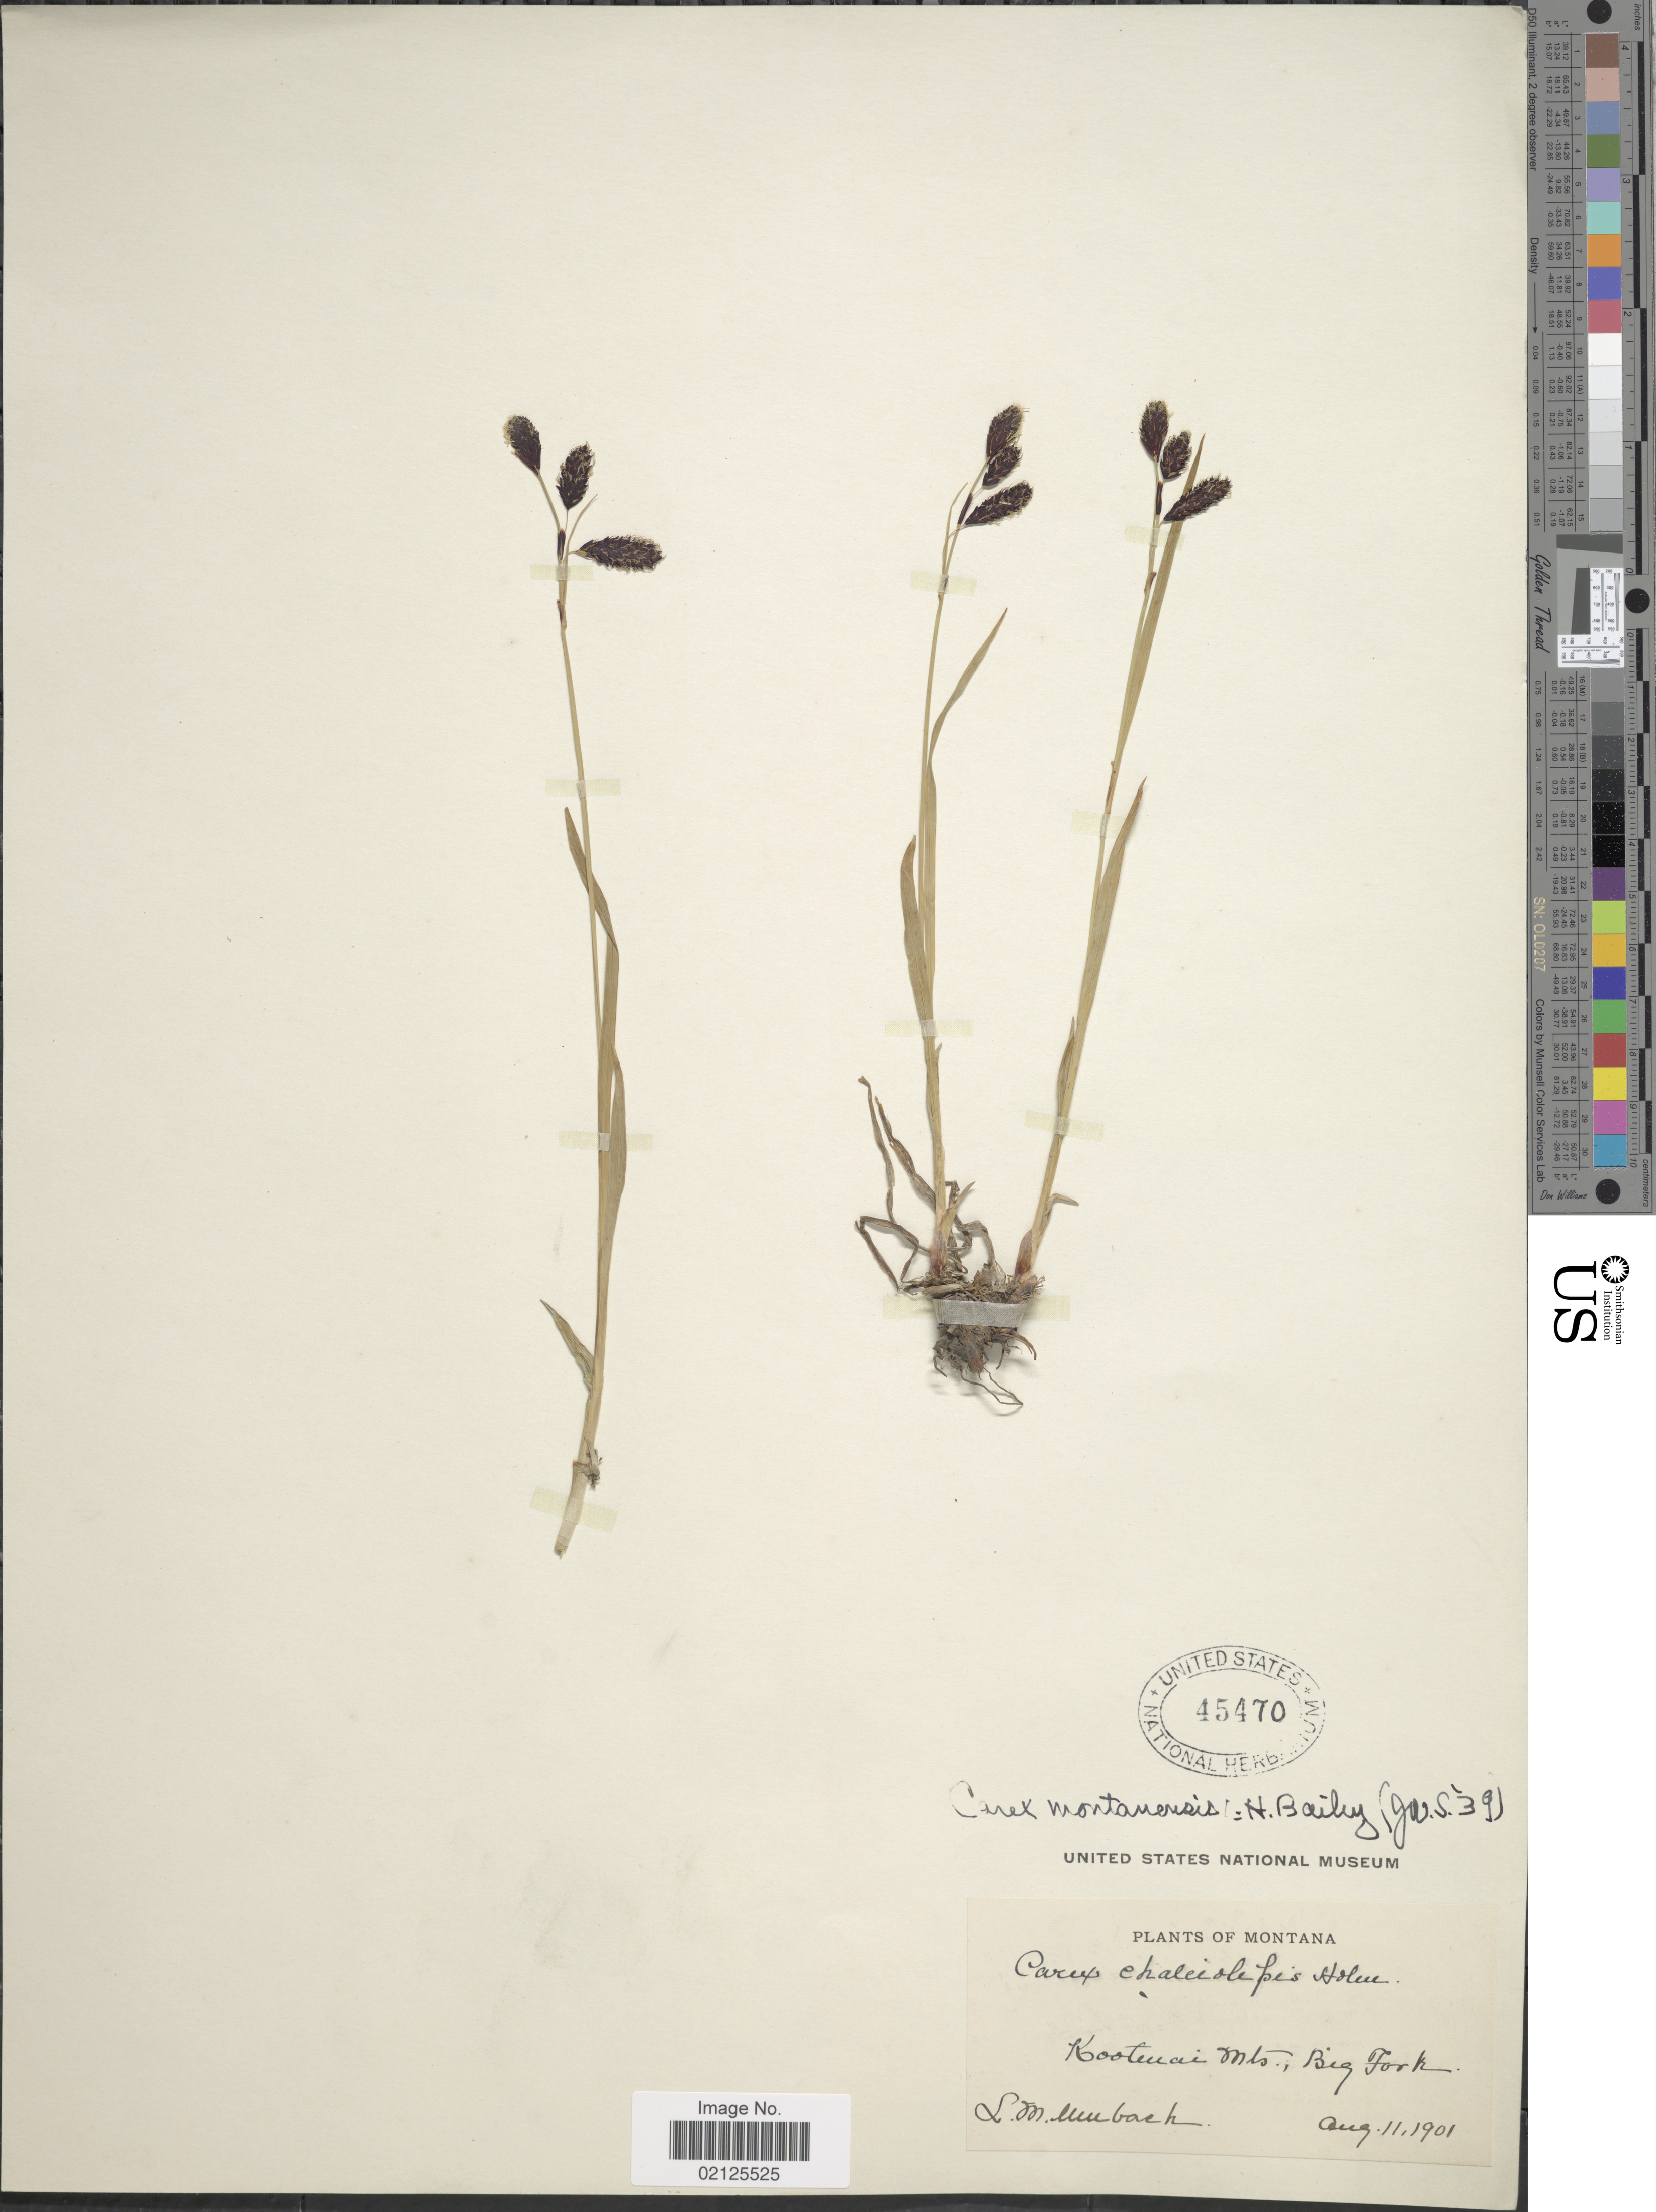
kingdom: Plantae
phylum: Tracheophyta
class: Liliopsida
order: Poales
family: Cyperaceae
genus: Carex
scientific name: Carex podocarpa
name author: R. Br.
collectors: L. M. Umbach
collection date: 1901-08-11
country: United States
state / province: Montana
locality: Kootenai Mts., Big Fork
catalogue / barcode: US 45470